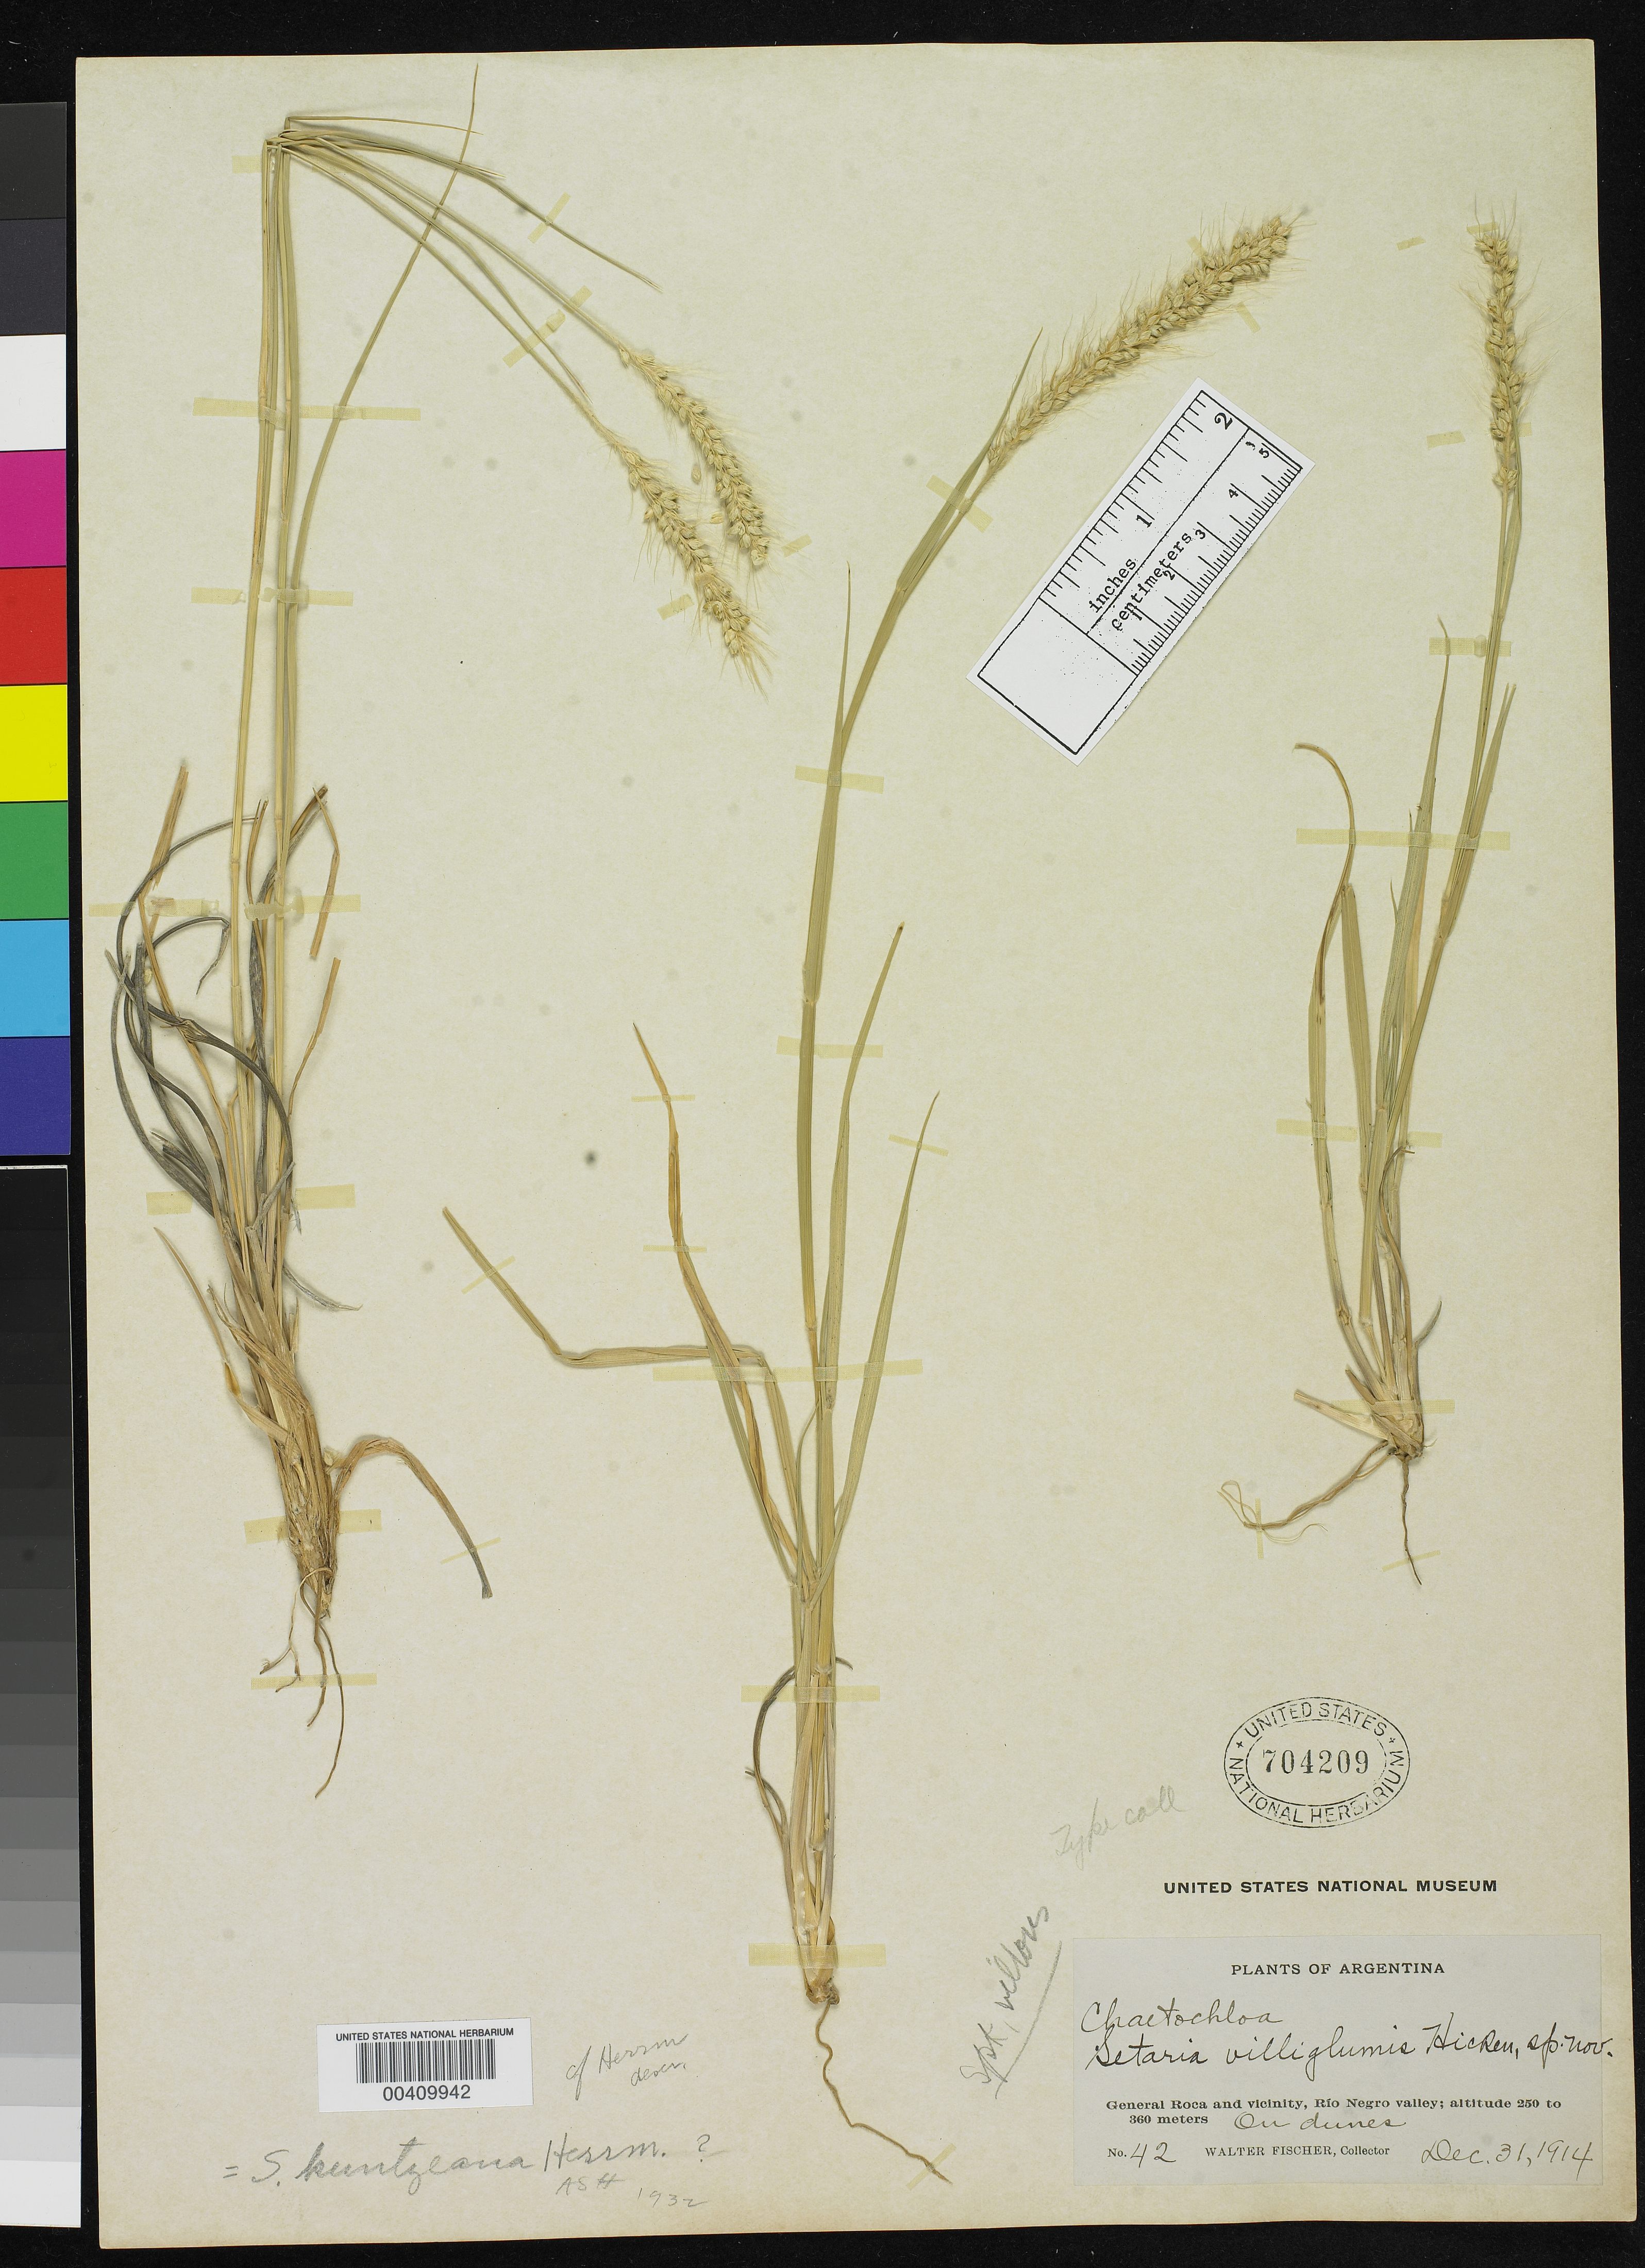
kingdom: Plantae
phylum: Tracheophyta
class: Liliopsida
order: Poales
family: Poaceae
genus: Setaria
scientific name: Setaria villiglumis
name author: Hicken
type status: Isotype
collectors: W. Fischer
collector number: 42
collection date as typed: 31 Dec 1914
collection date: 1914-12-31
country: Argentina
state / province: Río Negro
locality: General Roca & vicinity.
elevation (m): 250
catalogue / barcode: US 704209